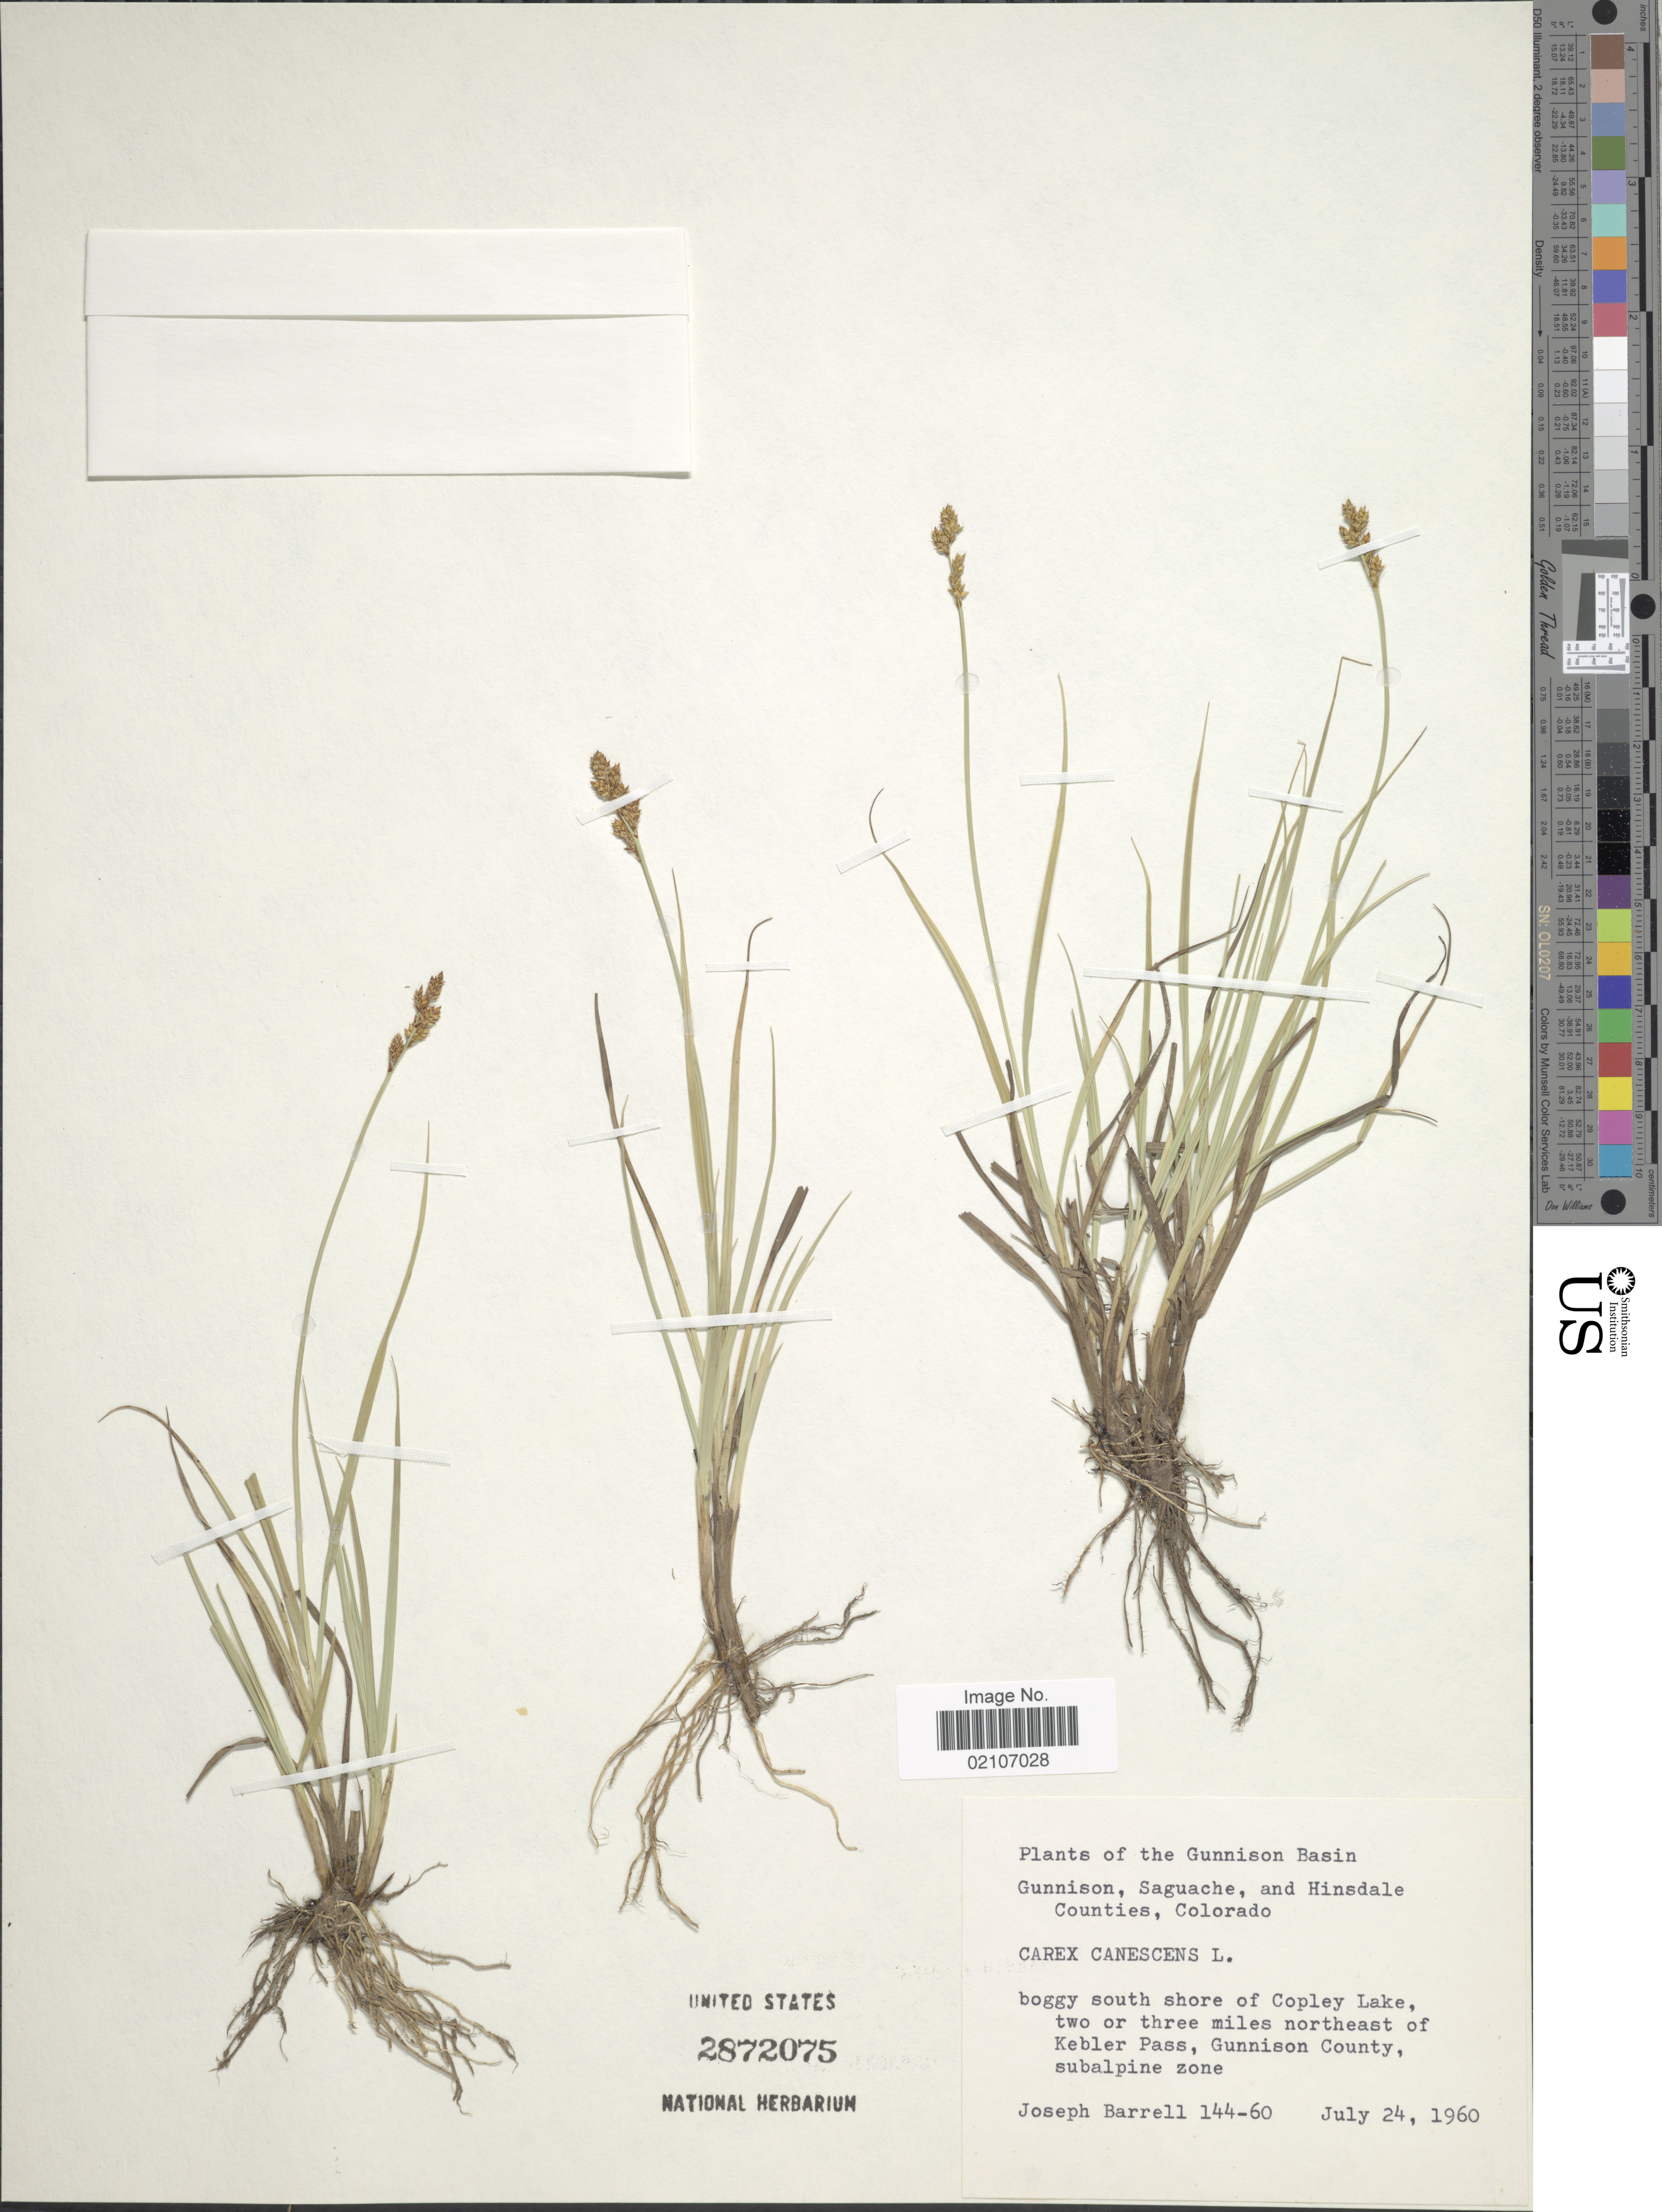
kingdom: Plantae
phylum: Tracheophyta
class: Liliopsida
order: Poales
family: Cyperaceae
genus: Carex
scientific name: Carex canescens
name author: L.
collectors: J. Barrell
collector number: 144-60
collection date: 1960-07-24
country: United States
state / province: Colorado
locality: The Gunnison Basin, Gunnison, Saguache, and Hinsdale Counties, boggy south shore of Copley Lake, two or three miles northeast of Kebler Pass, Gunnison County, subalpine zone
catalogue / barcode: US 2872075